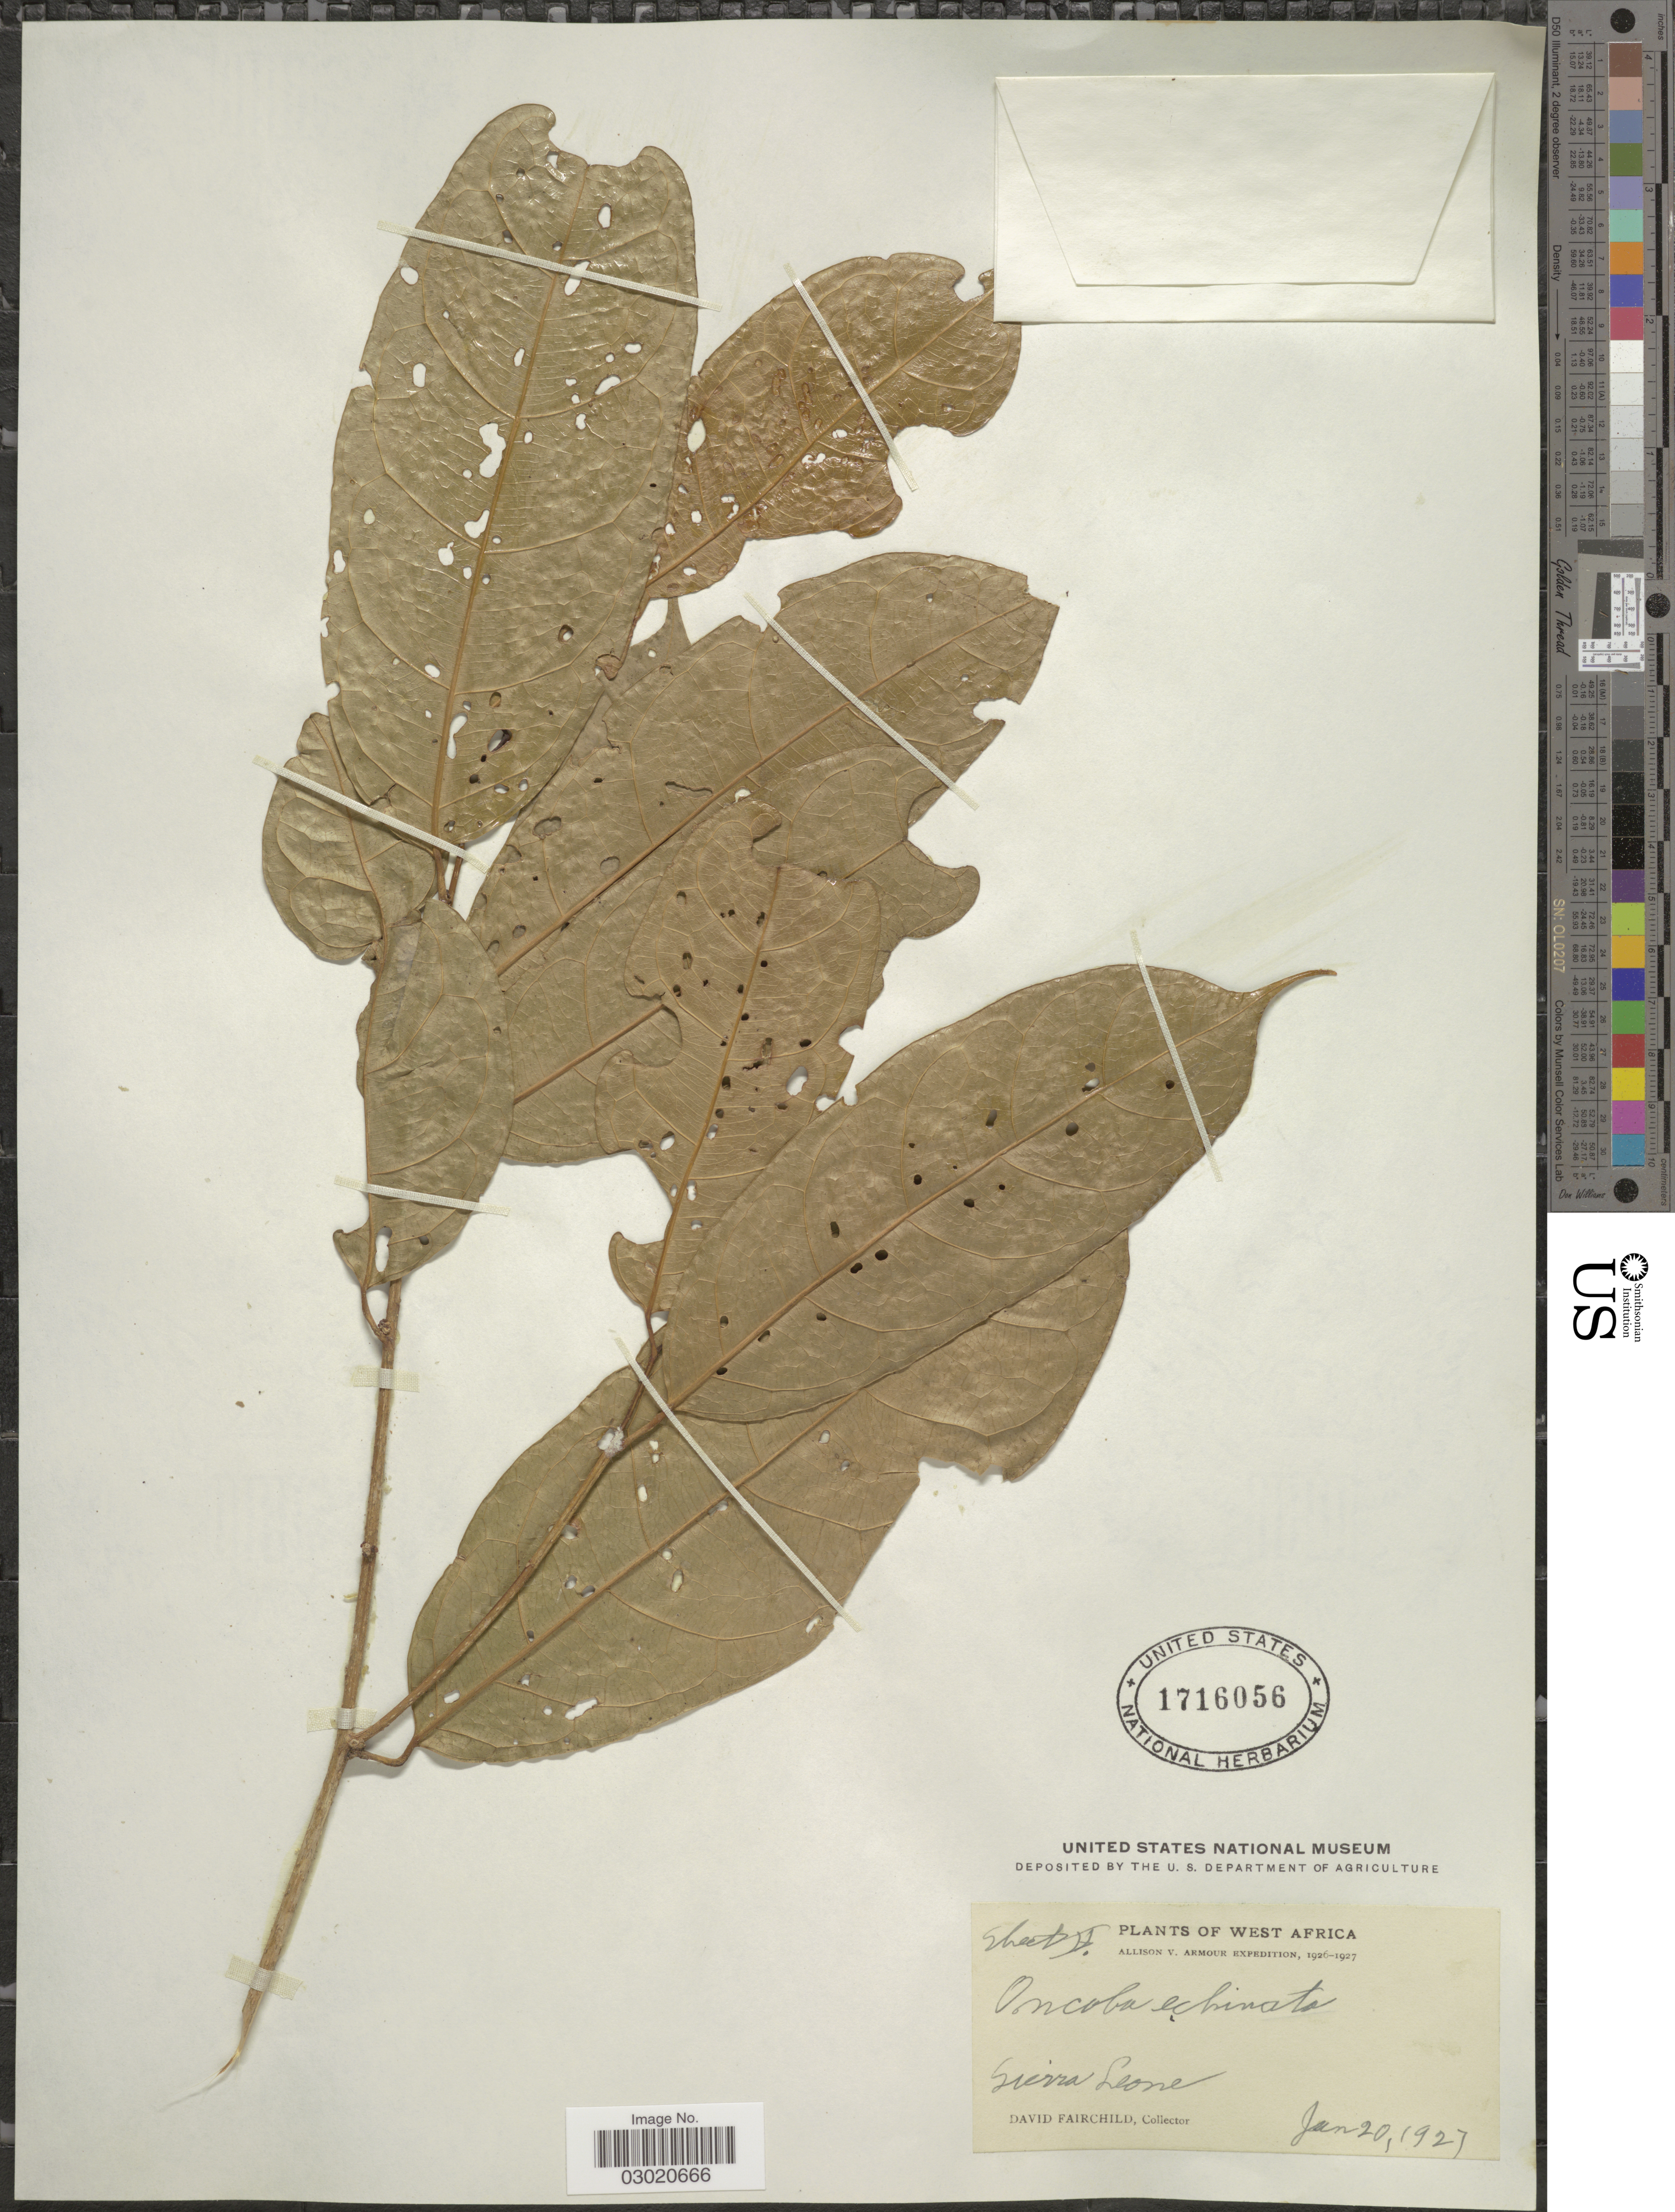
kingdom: Plantae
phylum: Tracheophyta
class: Magnoliopsida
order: Malpighiales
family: Salicaceae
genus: Oncoba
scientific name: Oncoba echinata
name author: Oliv.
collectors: D. Fairchild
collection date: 1927-01-20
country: Sierra Leone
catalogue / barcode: US 1716056